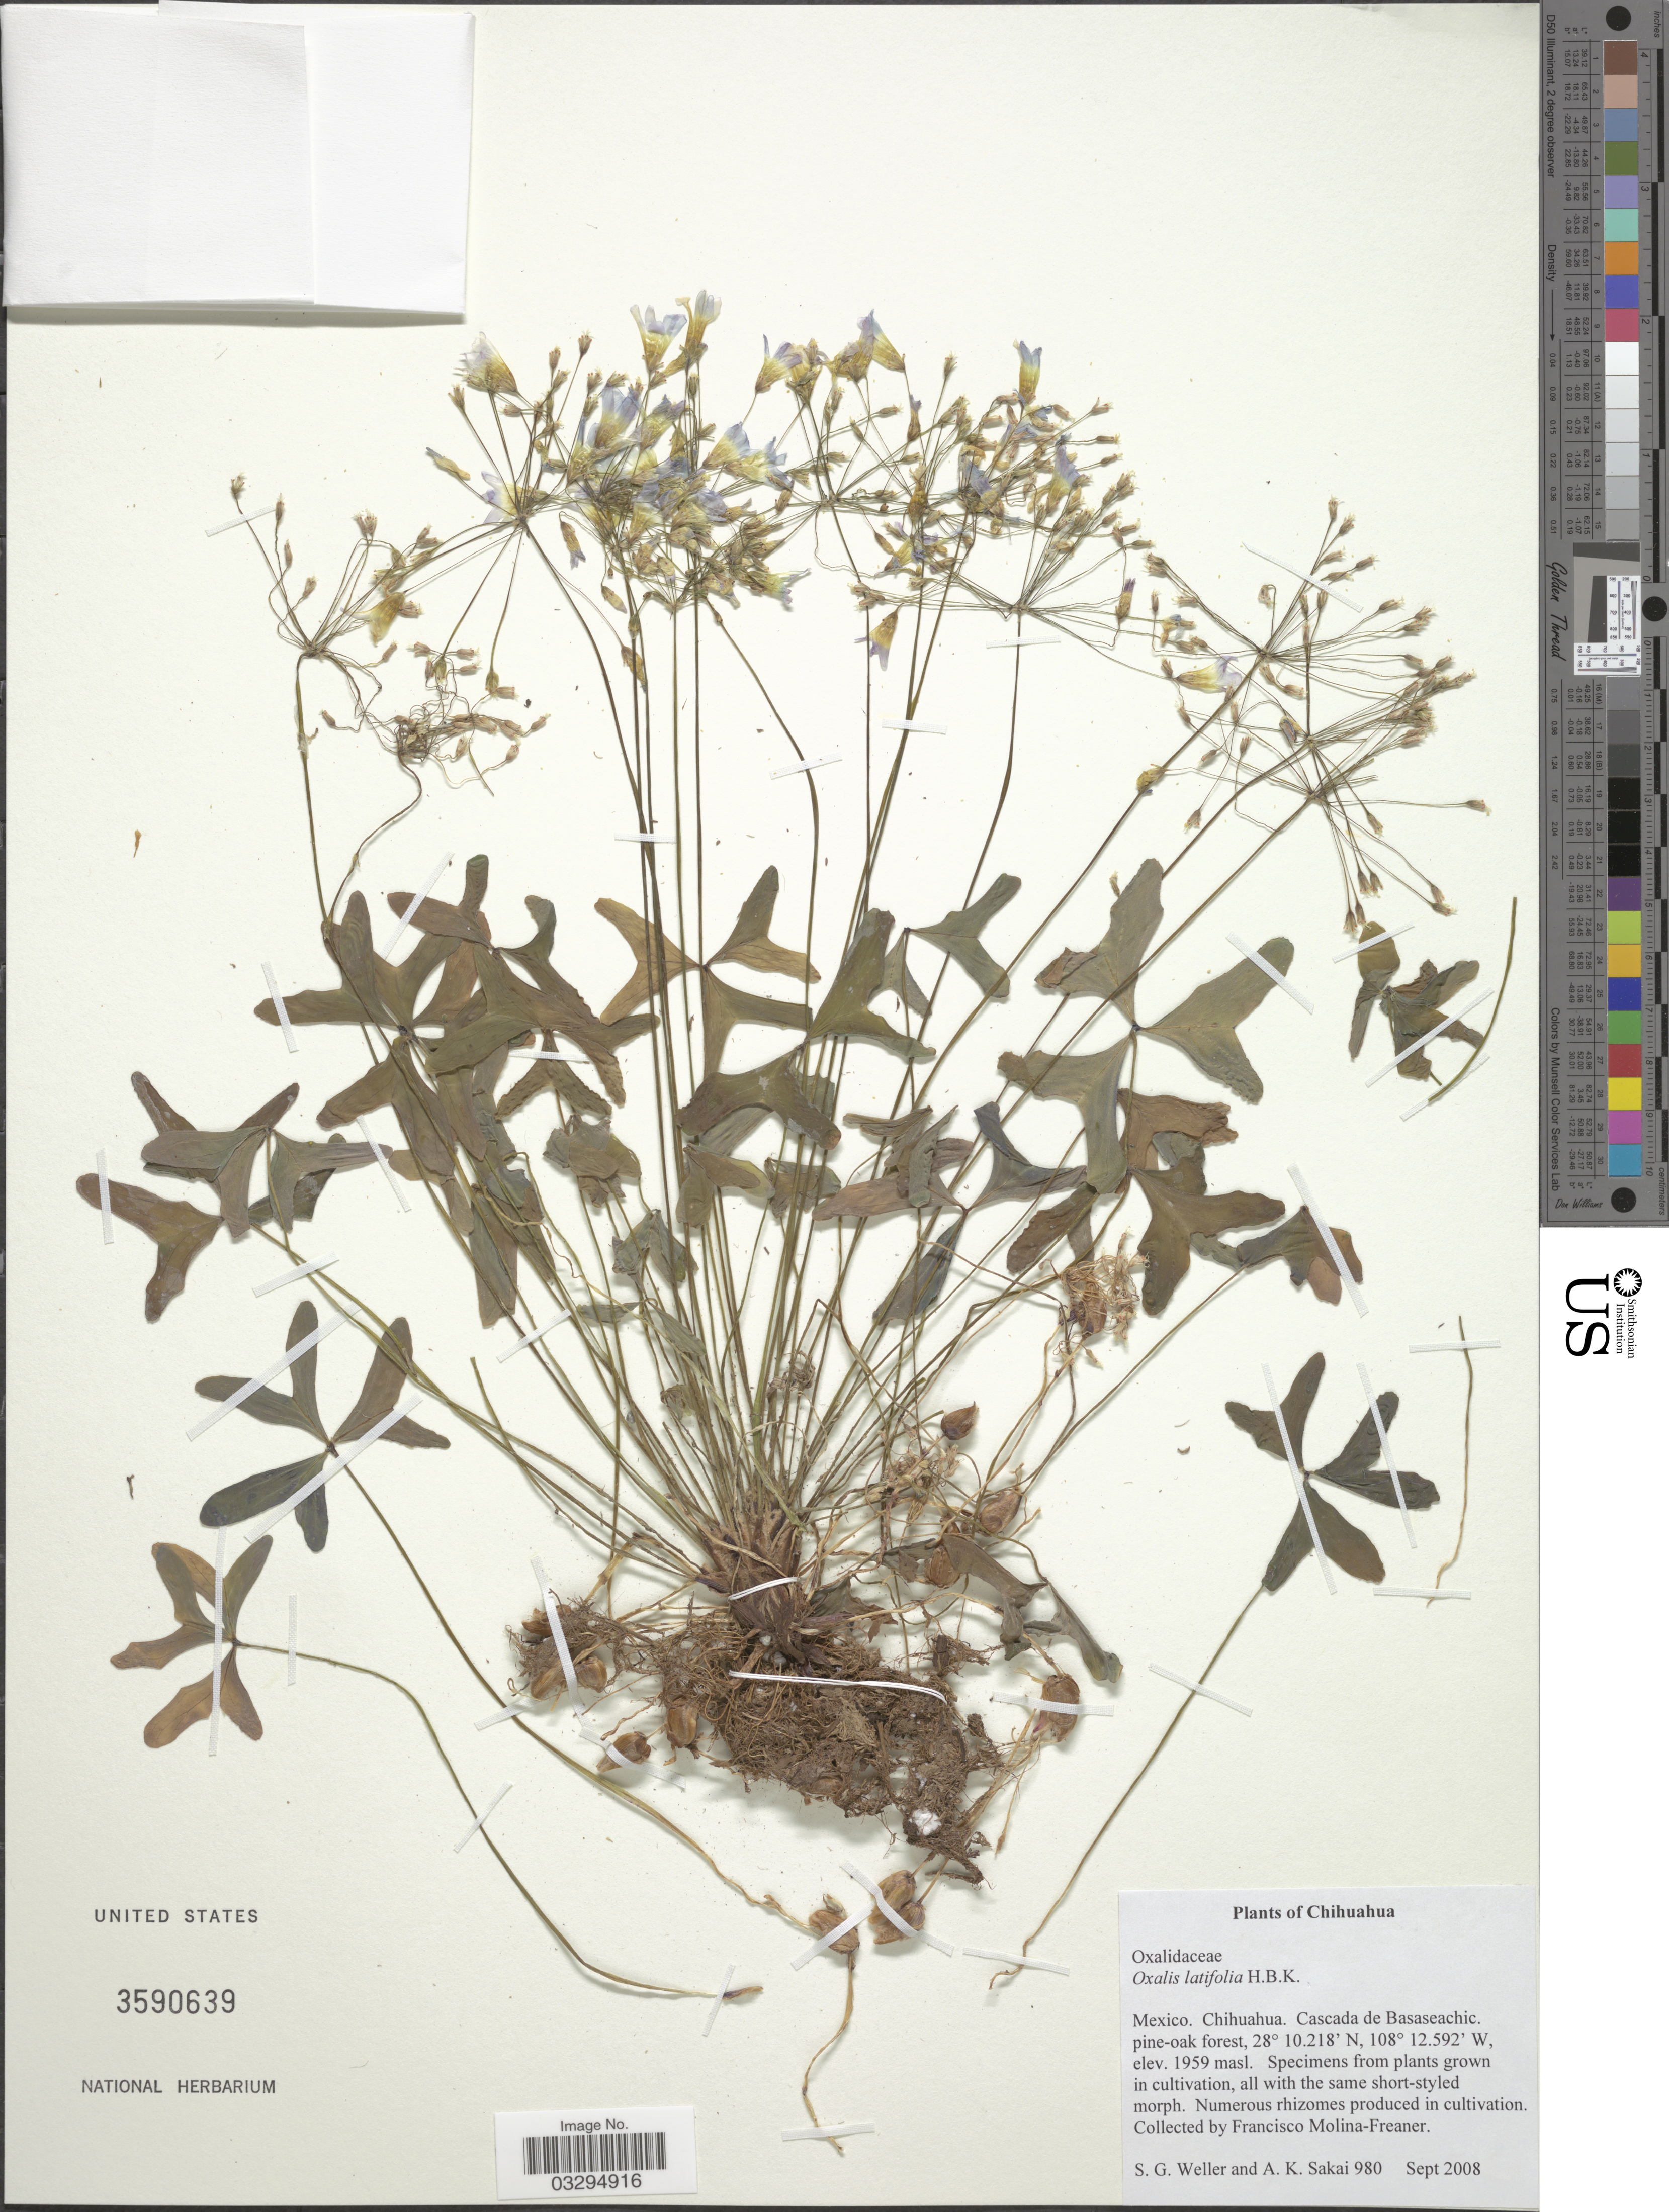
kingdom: Plantae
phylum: Tracheophyta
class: Magnoliopsida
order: Oxalidales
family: Oxalidaceae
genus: Oxalis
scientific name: Oxalis latifolia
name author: Kunth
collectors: S. G. Weller & A. Sakai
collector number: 980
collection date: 2008-09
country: Mexico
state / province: Chihuahua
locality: Cascada de Basaseachic.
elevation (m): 1959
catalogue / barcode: US 3590639